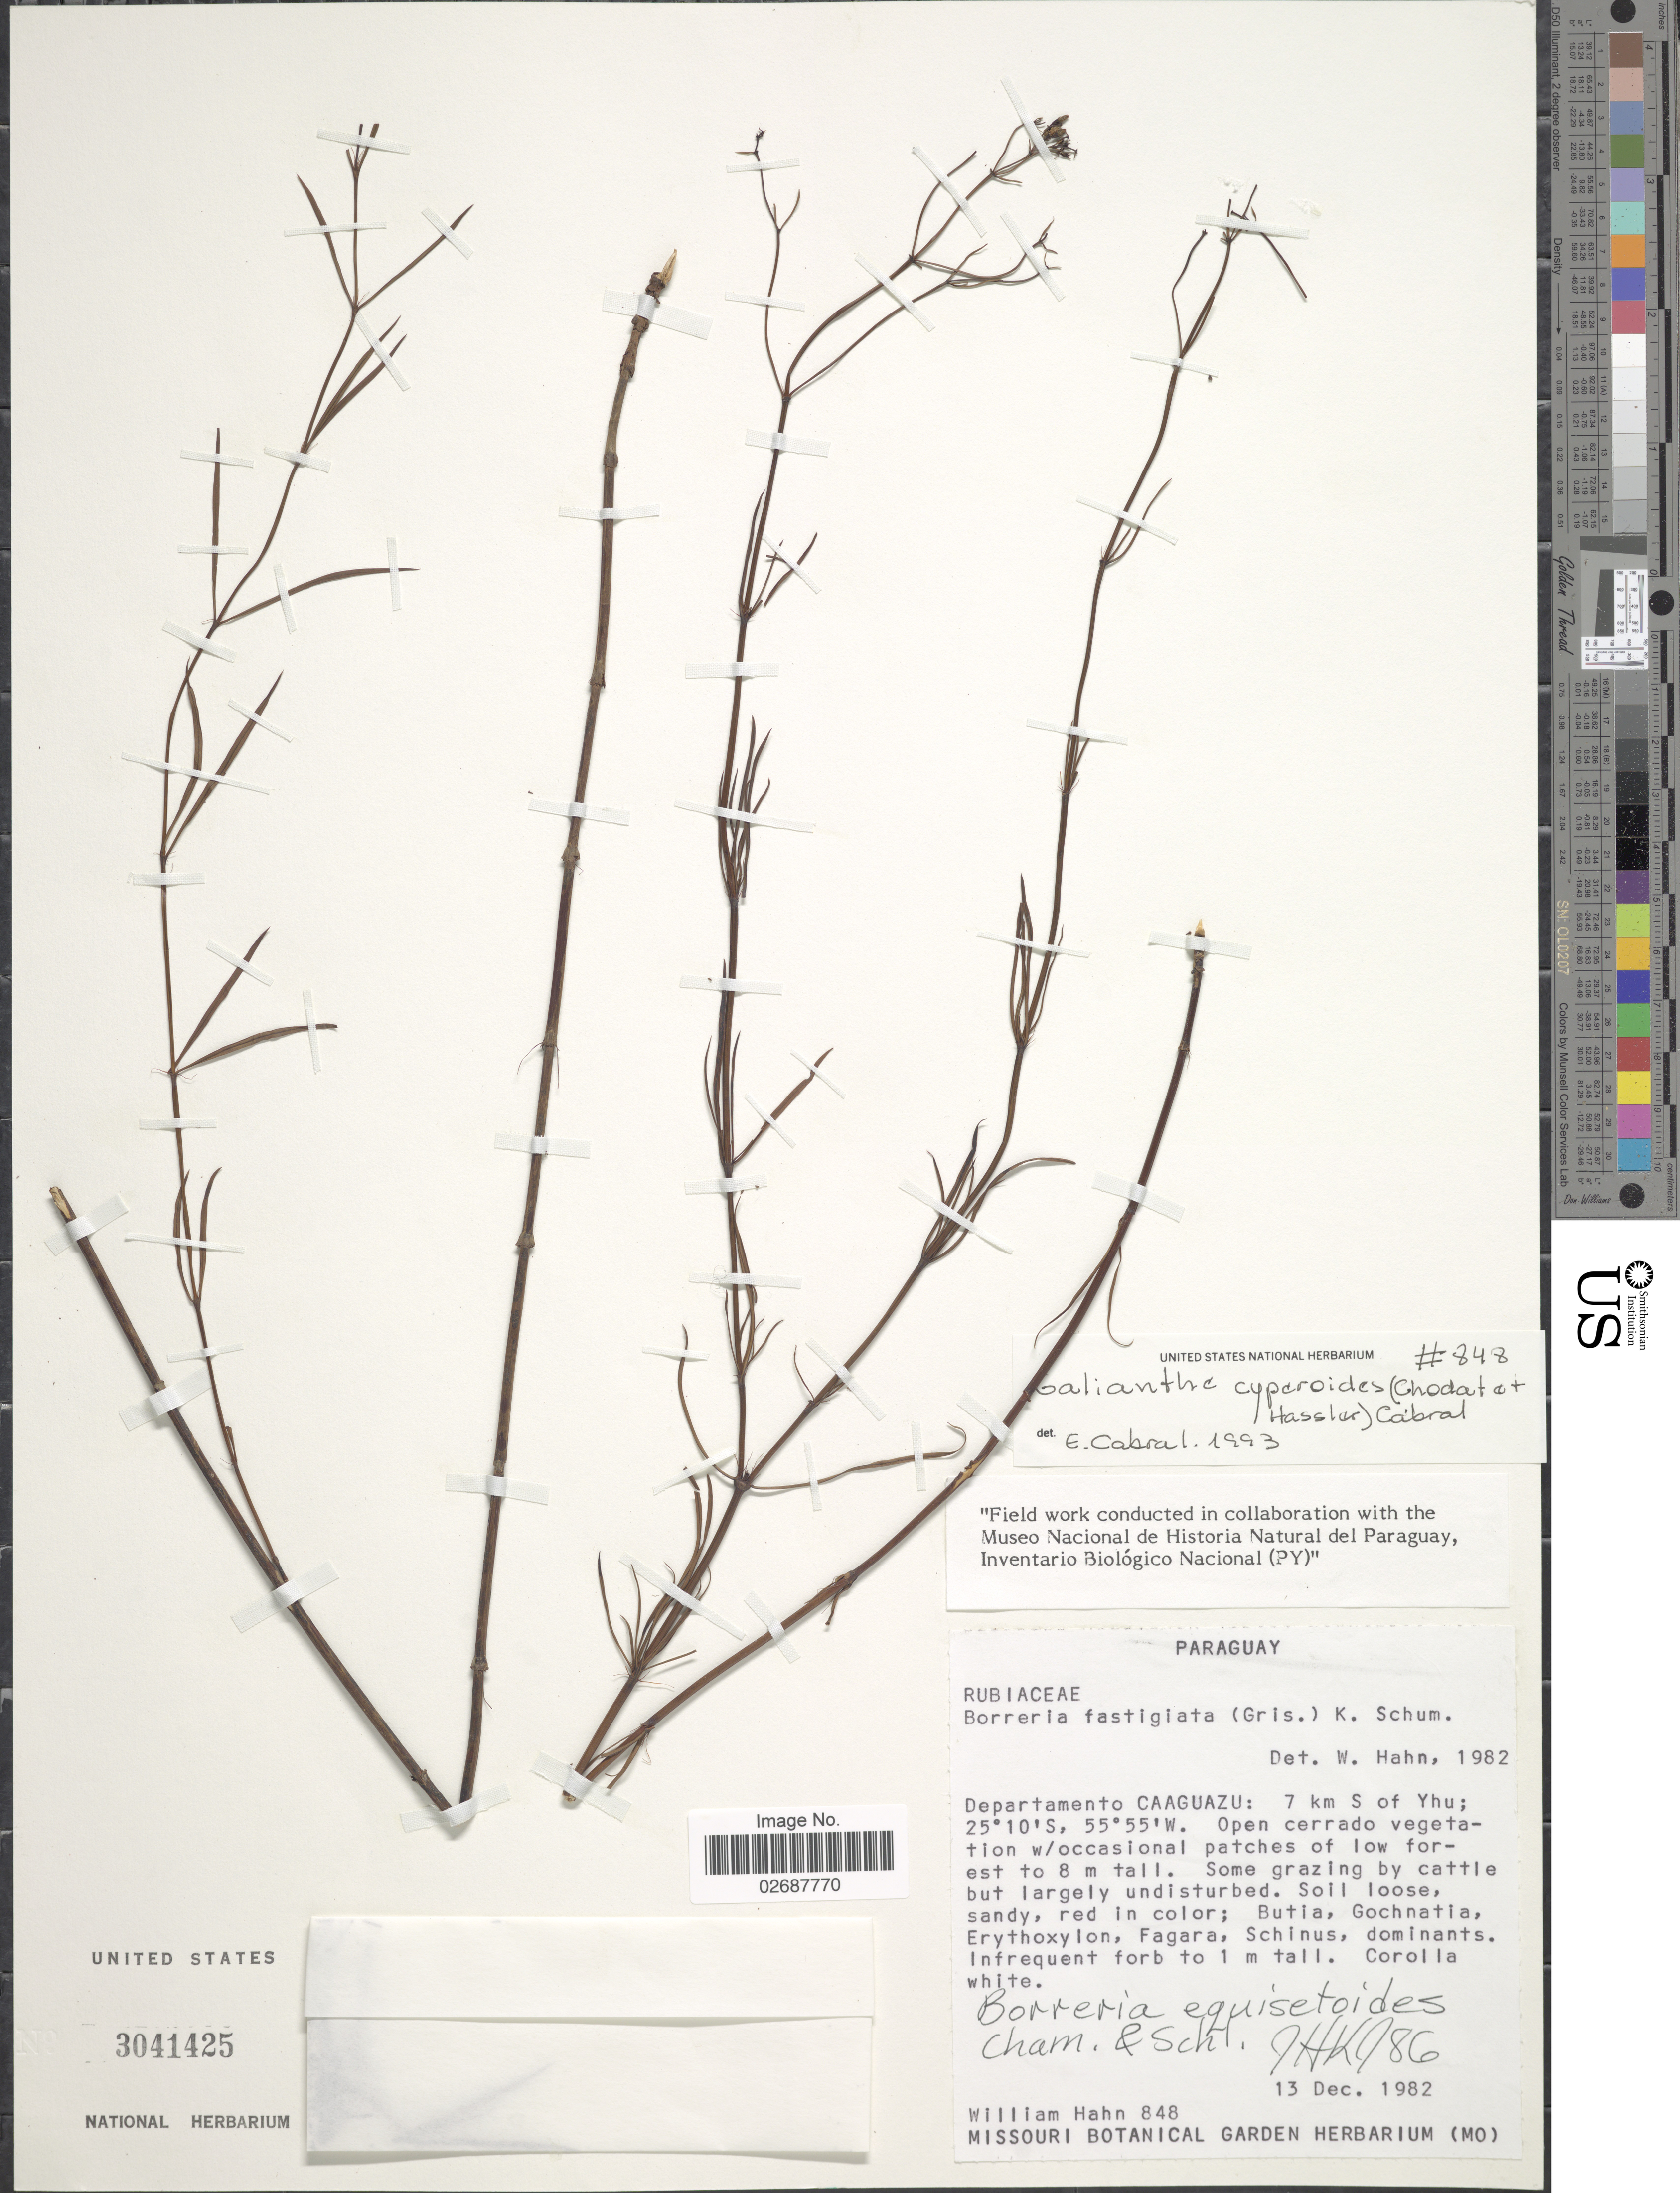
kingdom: Plantae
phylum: Tracheophyta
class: Magnoliopsida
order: Gentianales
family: Rubiaceae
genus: Galianthe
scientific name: Galianthe cyperoides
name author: (Chodat) E.L. Cabral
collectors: W. Hahn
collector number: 848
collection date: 1982-12-13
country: Paraguay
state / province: Caaguazu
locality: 7 km S of Yhu.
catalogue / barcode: US 3041425